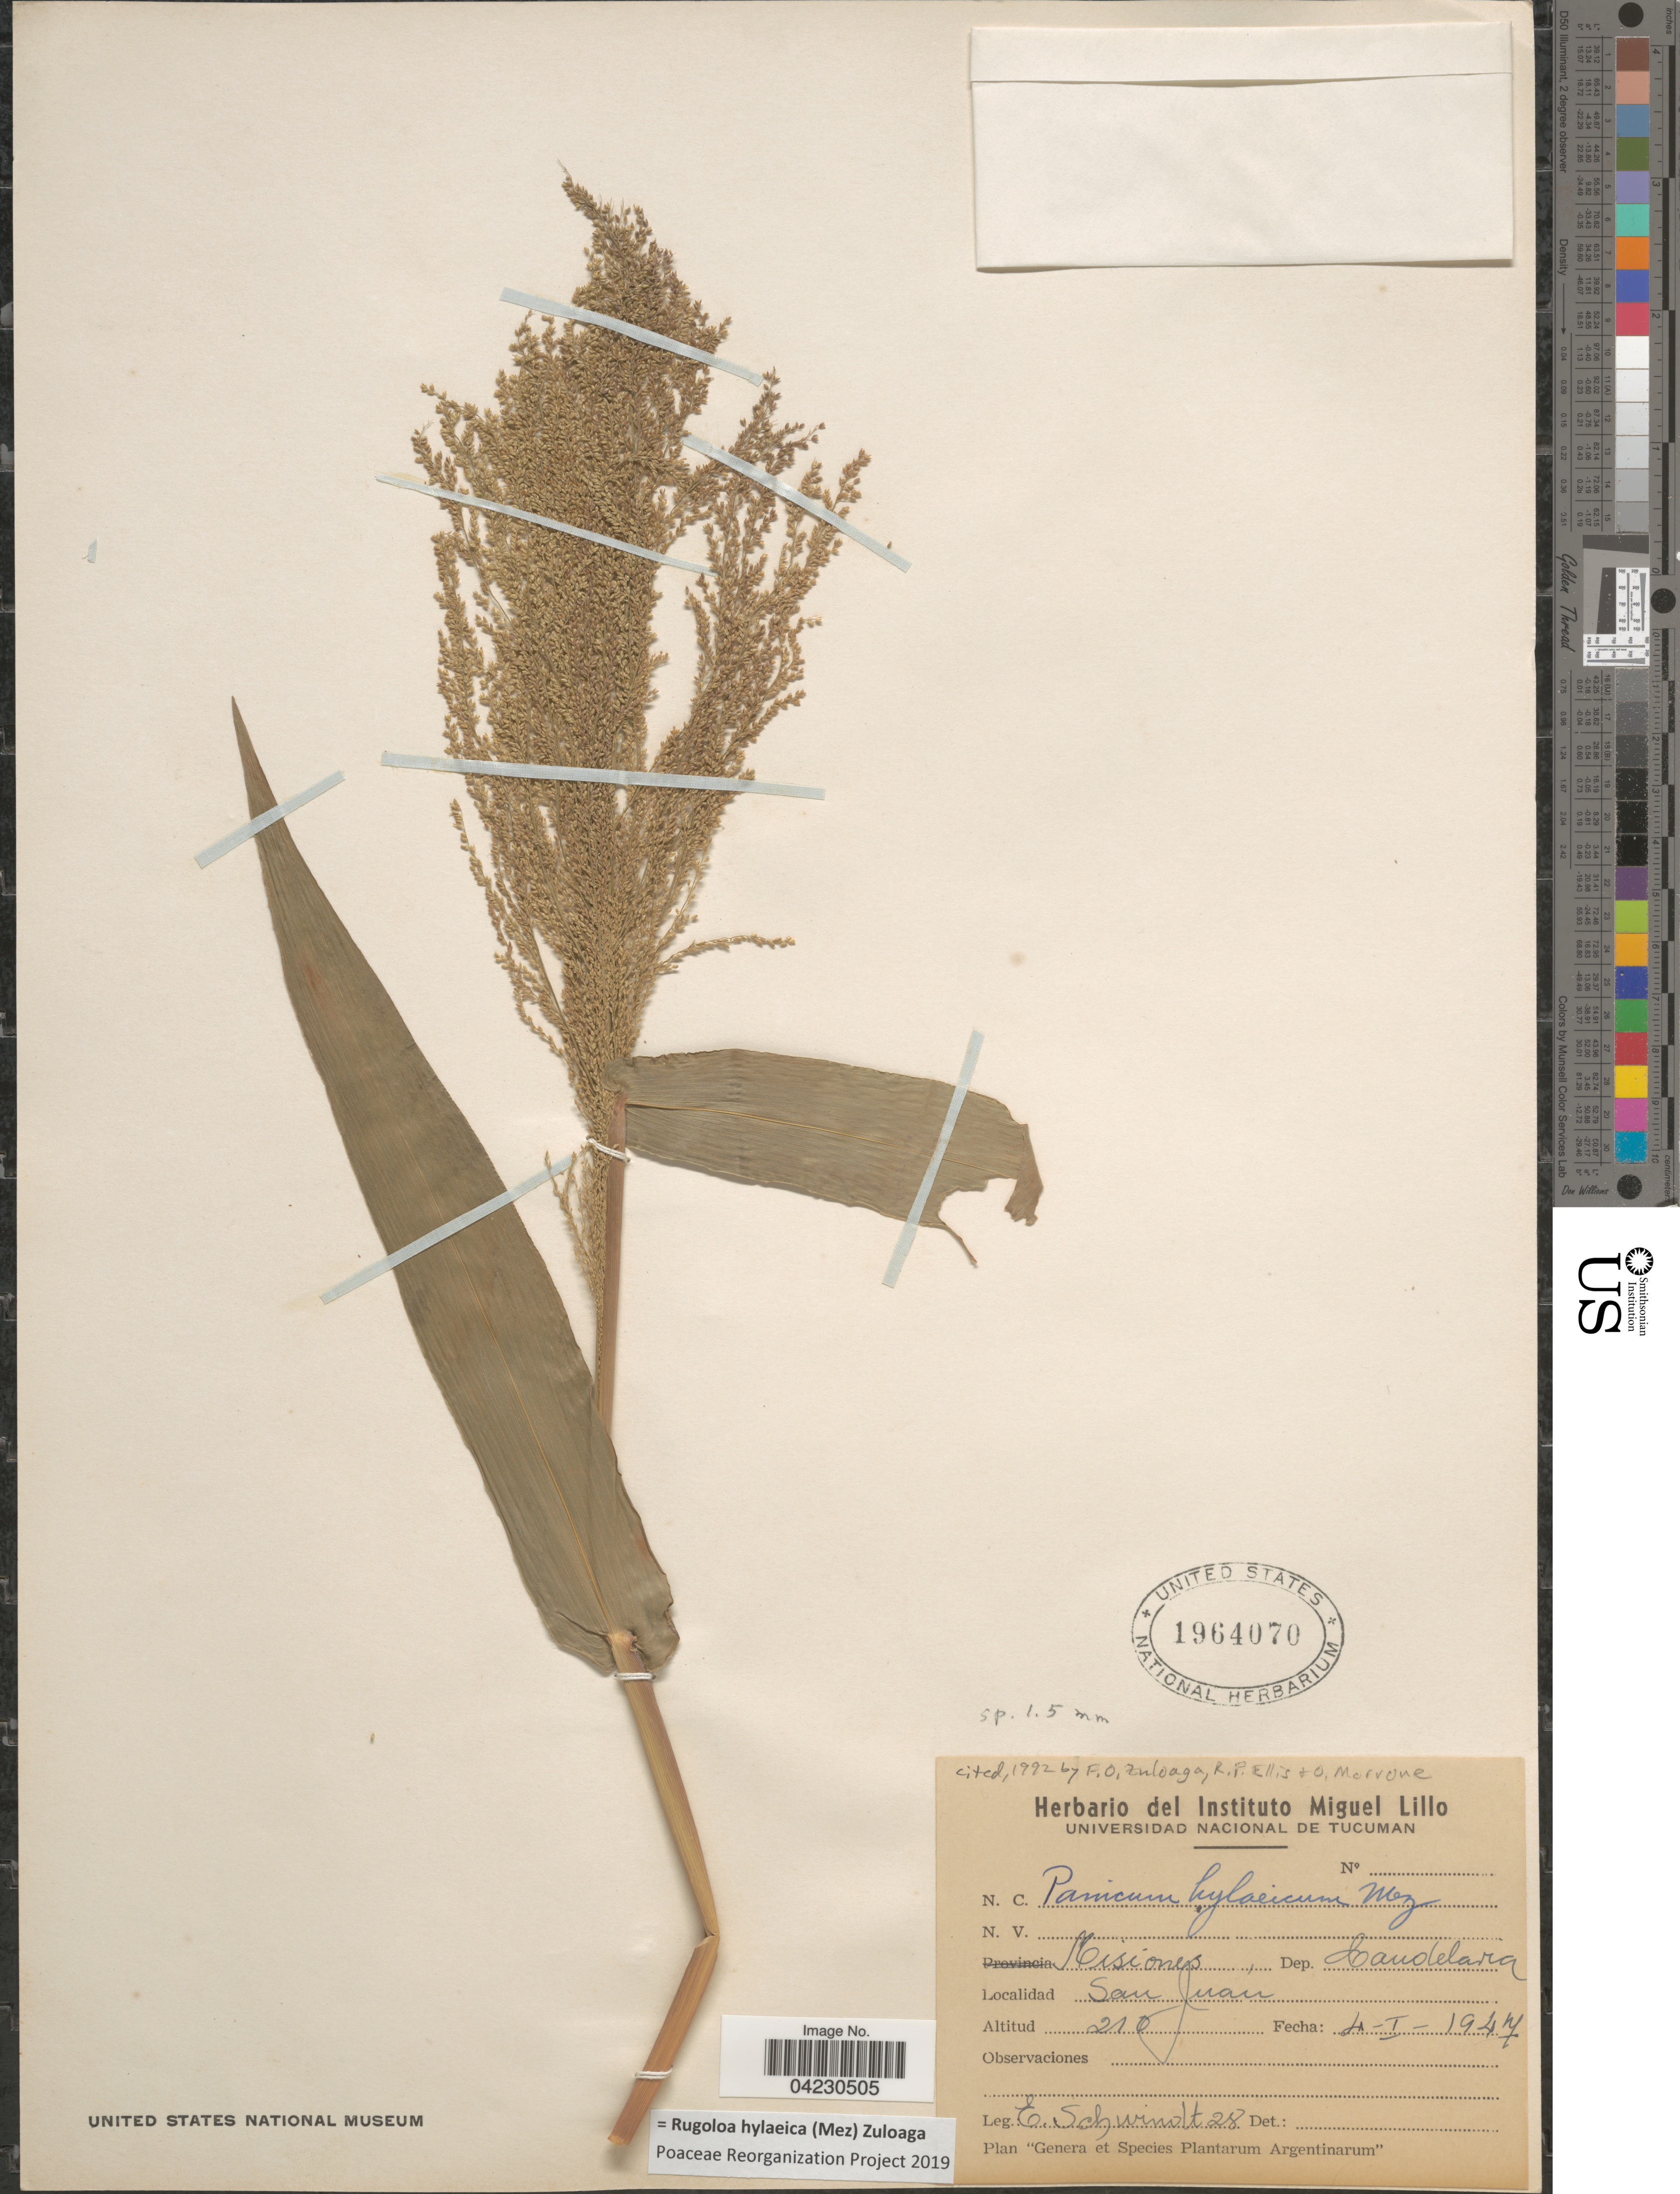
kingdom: Plantae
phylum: Tracheophyta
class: Liliopsida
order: Poales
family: Poaceae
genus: Rugoloa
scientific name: Rugoloa hylaeica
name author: (Mez) Zuloaga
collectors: E. Schwindt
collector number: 28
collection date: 1947-01-04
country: Argentina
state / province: Misiones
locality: Dep. Candelaria. San Juan.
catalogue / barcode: US 1964070